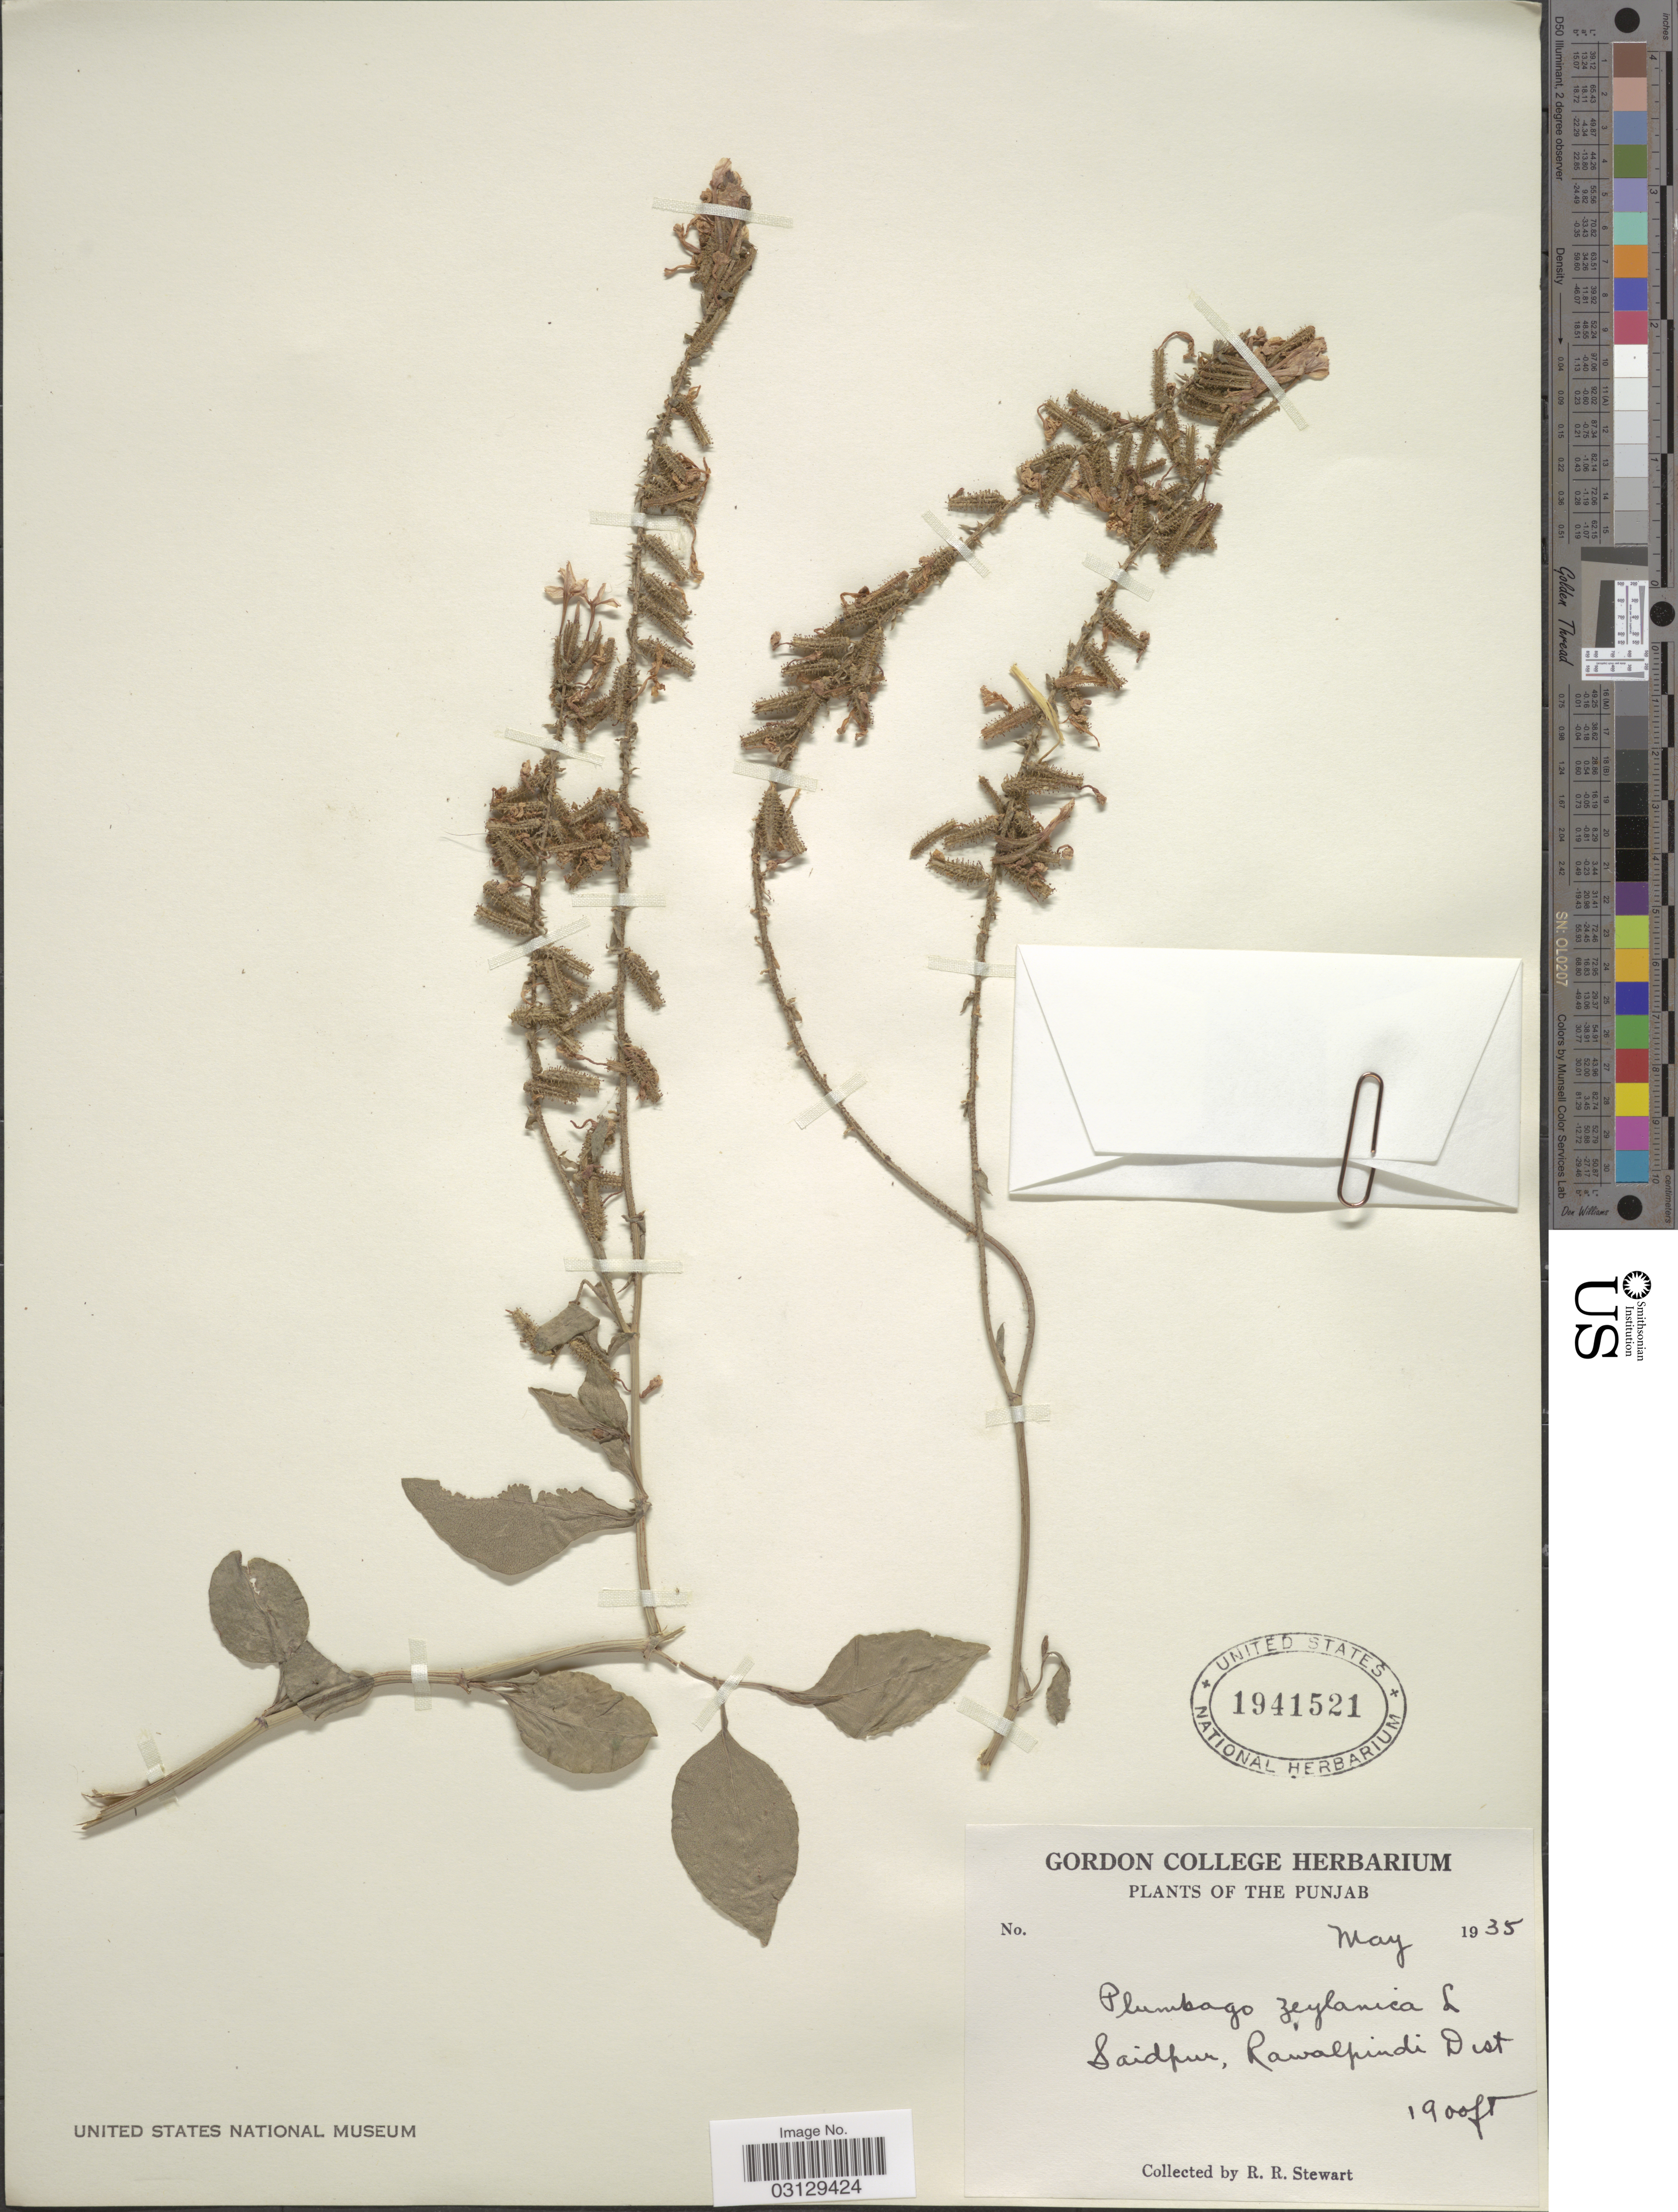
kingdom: Plantae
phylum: Tracheophyta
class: Magnoliopsida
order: Caryophyllales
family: Plumbaginaceae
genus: Plumbago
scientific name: Plumbago zeylanica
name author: L.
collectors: R. Stewart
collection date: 1935-05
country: Pakistan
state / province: Punjab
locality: The Punjab. Saidpur, Rawalpindi Dist.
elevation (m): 579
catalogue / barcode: US 1941521